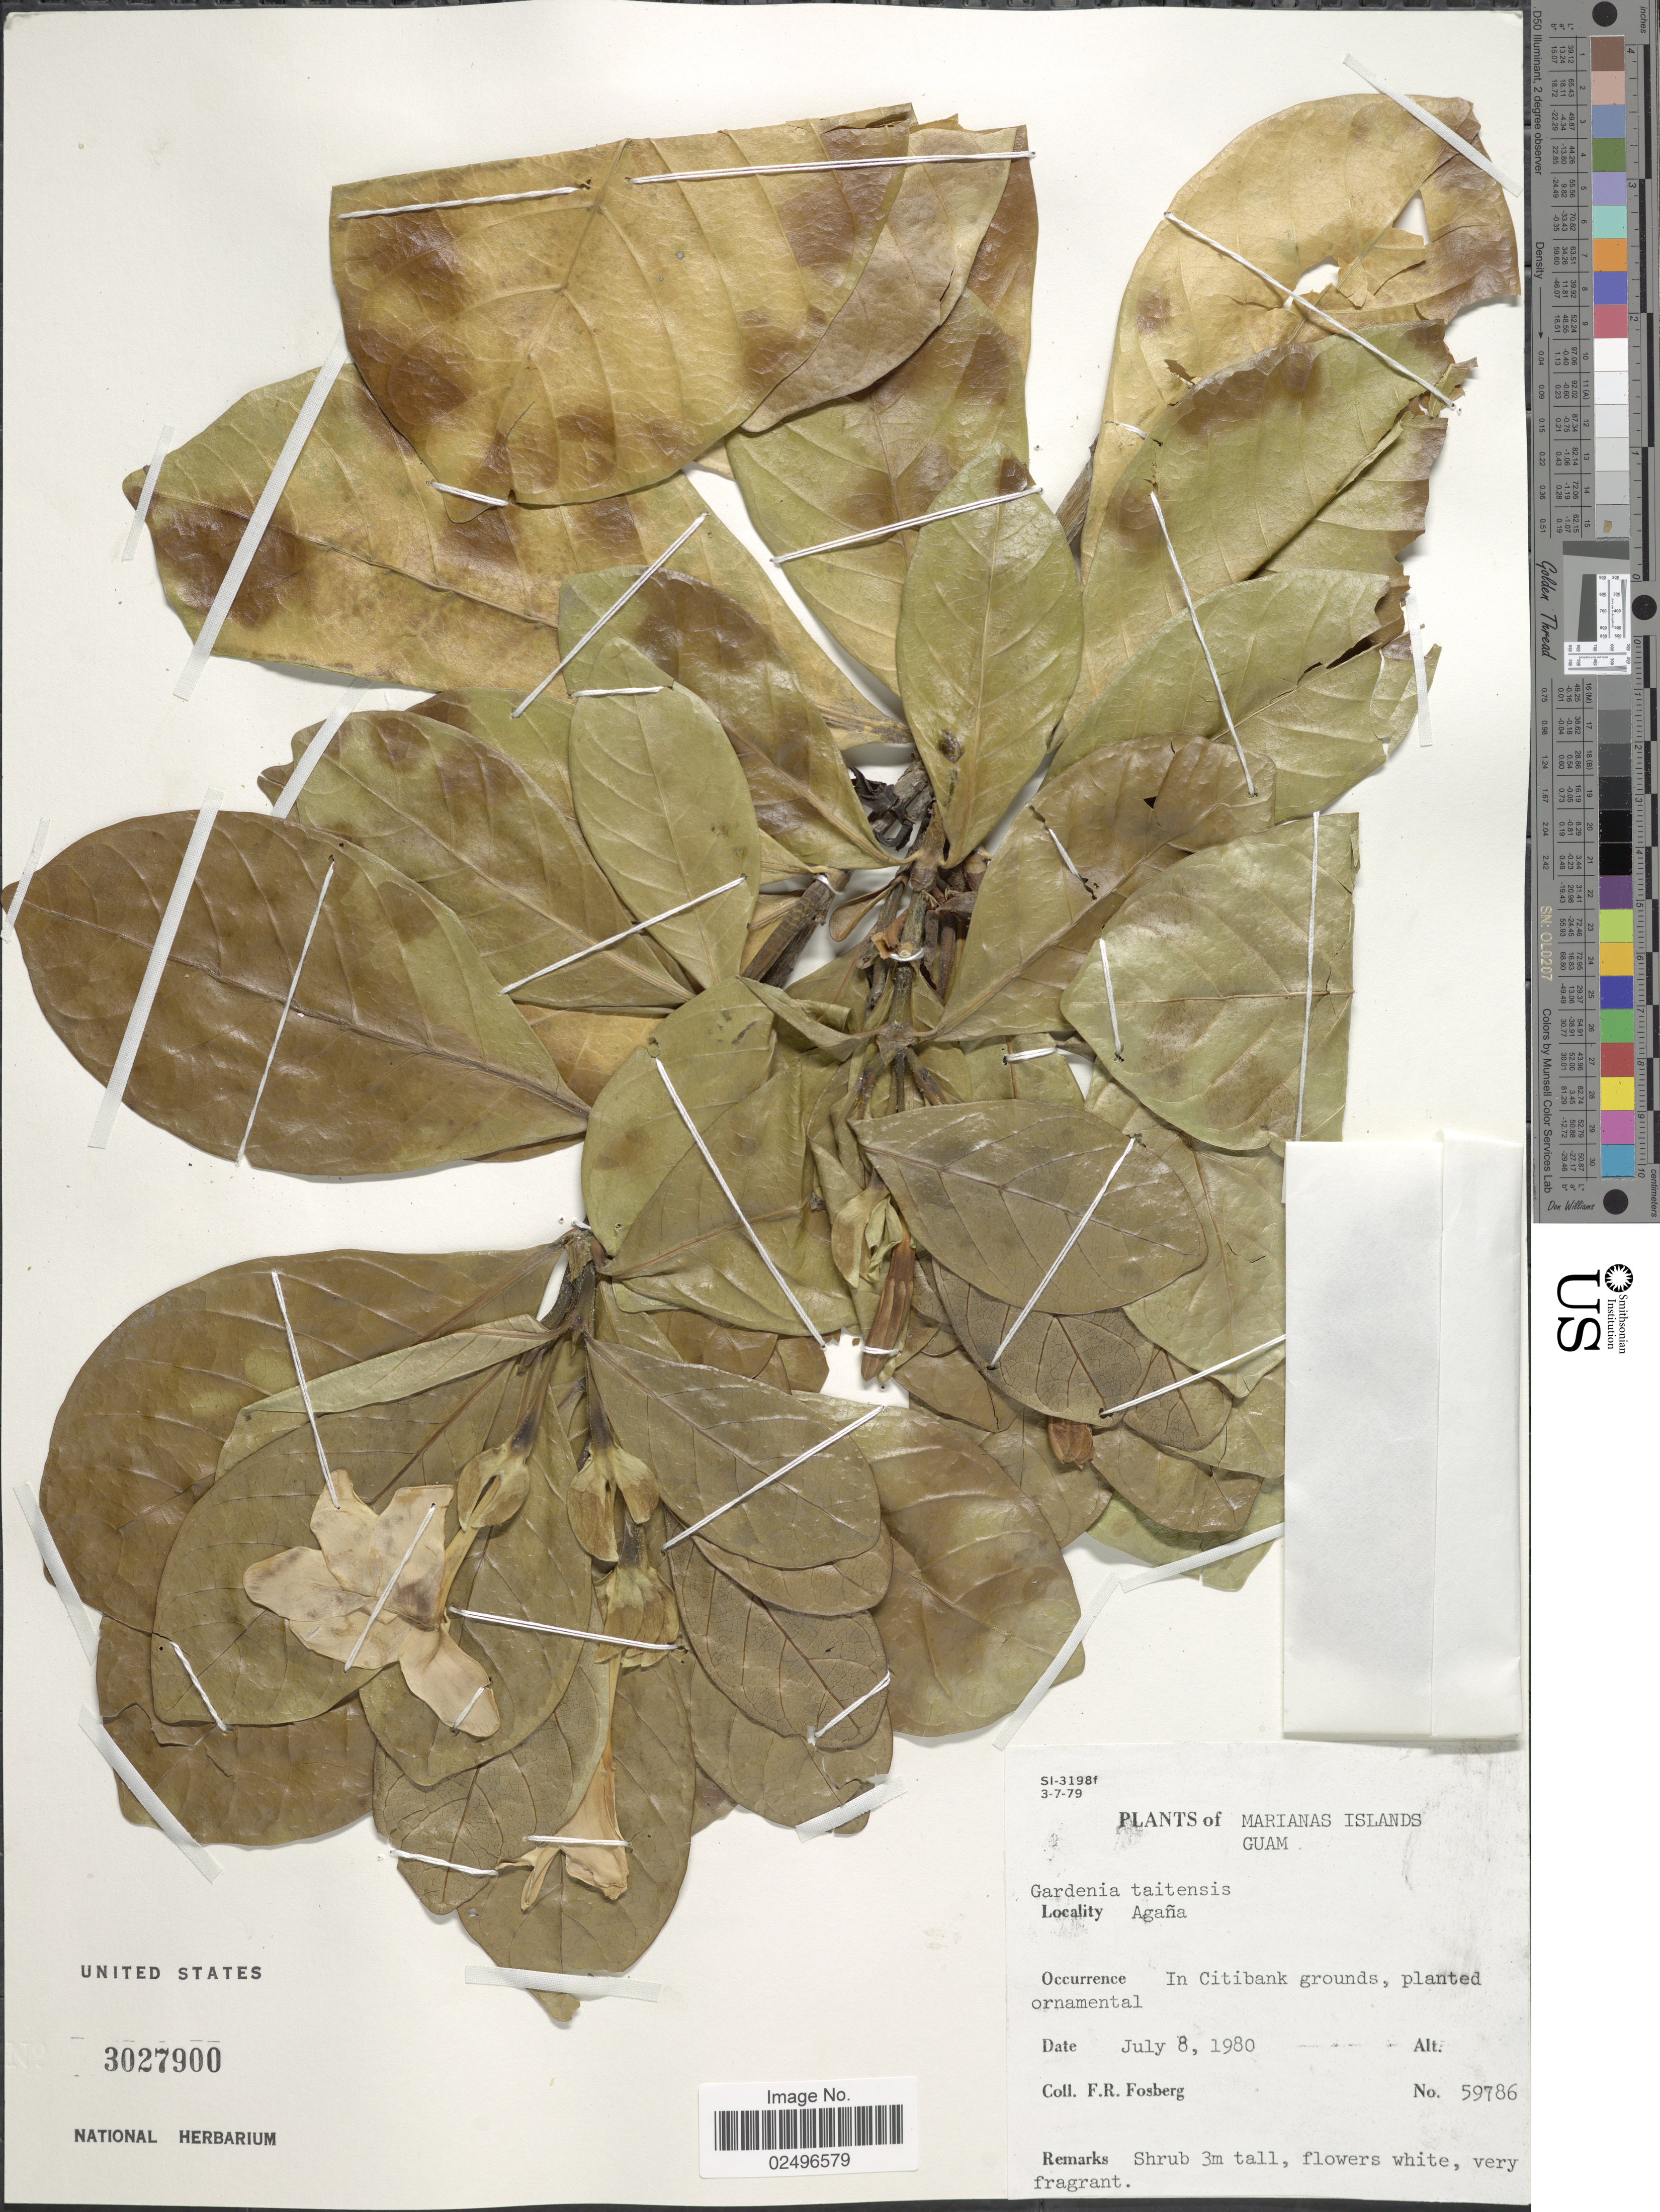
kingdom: Plantae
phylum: Tracheophyta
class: Magnoliopsida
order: Gentianales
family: Rubiaceae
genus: Gardenia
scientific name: Gardenia taitensis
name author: DC.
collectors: F. R. Fosberg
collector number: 59786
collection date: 1980-07-08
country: Guam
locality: Marianas Islands. Agana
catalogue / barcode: US 3027900